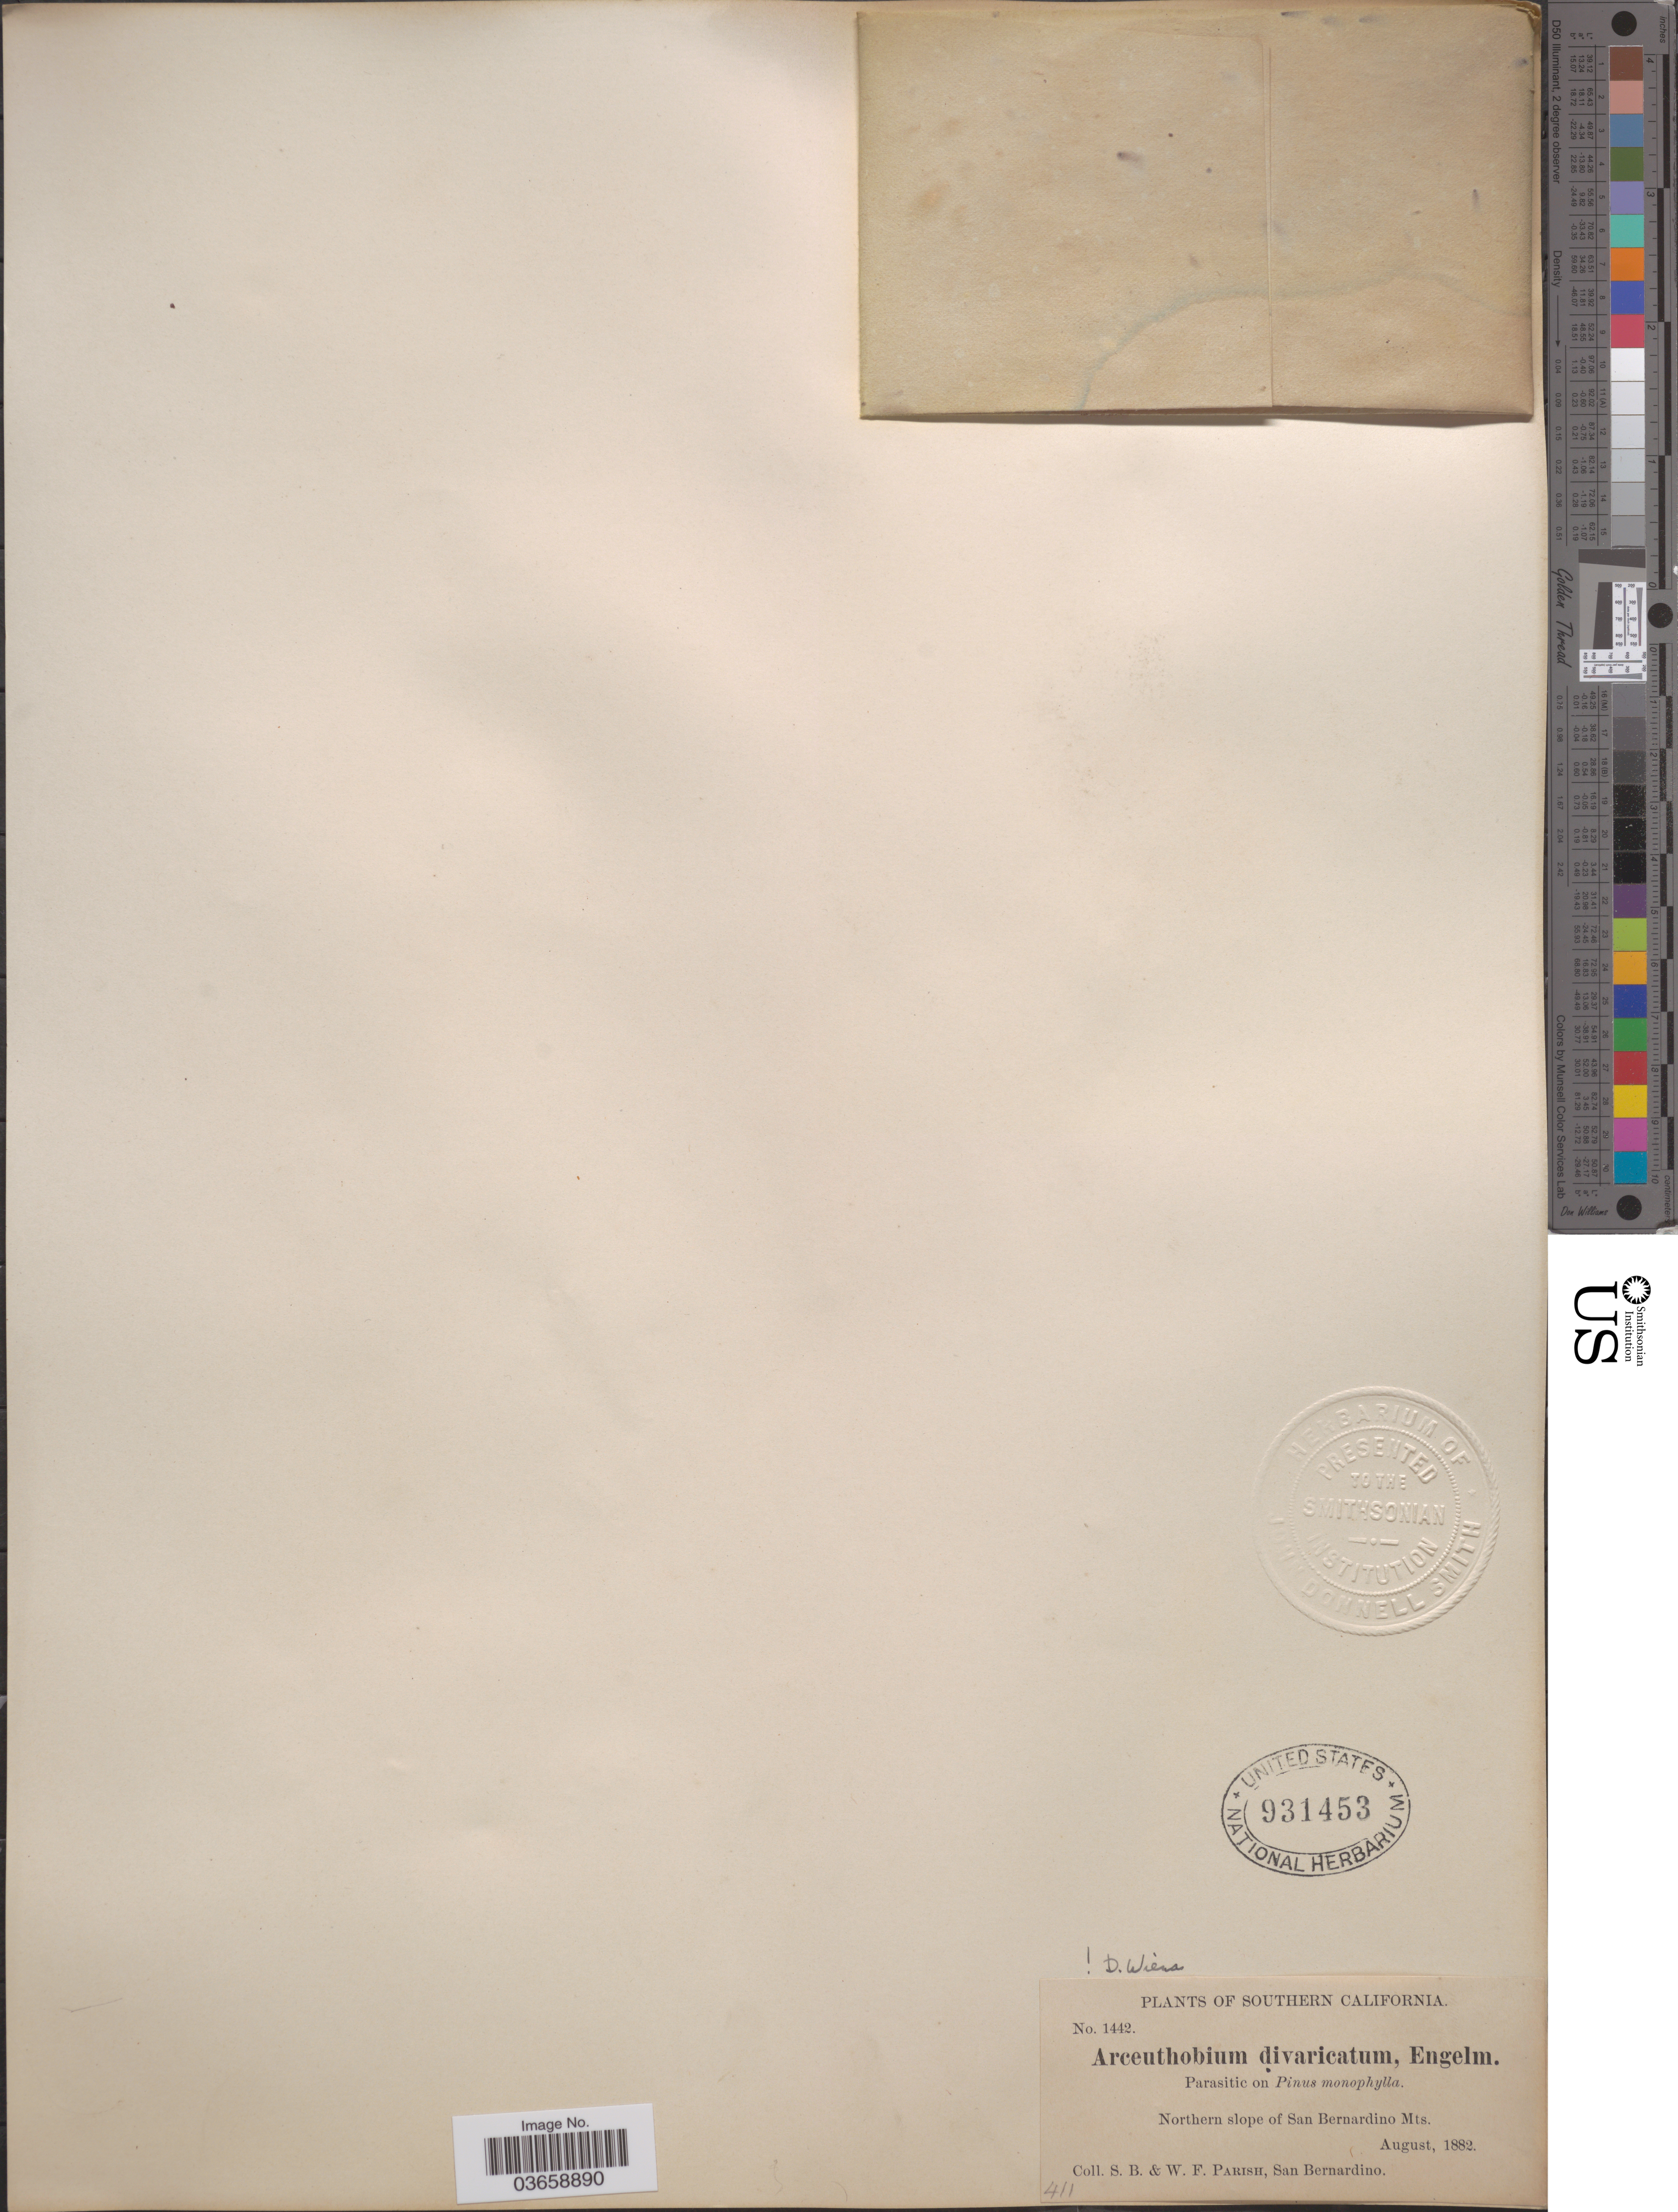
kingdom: Plantae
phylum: Tracheophyta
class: Magnoliopsida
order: Santalales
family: Viscaceae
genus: Arceuthobium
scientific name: Arceuthobium campylopodum f. divaricatum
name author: (Engelm.) L.S. Gill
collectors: S. B. Parish & W. F. Parish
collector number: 1442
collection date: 1882-08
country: United States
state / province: California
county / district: San Bernardino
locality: Southern California. Northern slope of San Bernardino Mts.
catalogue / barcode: US 931453